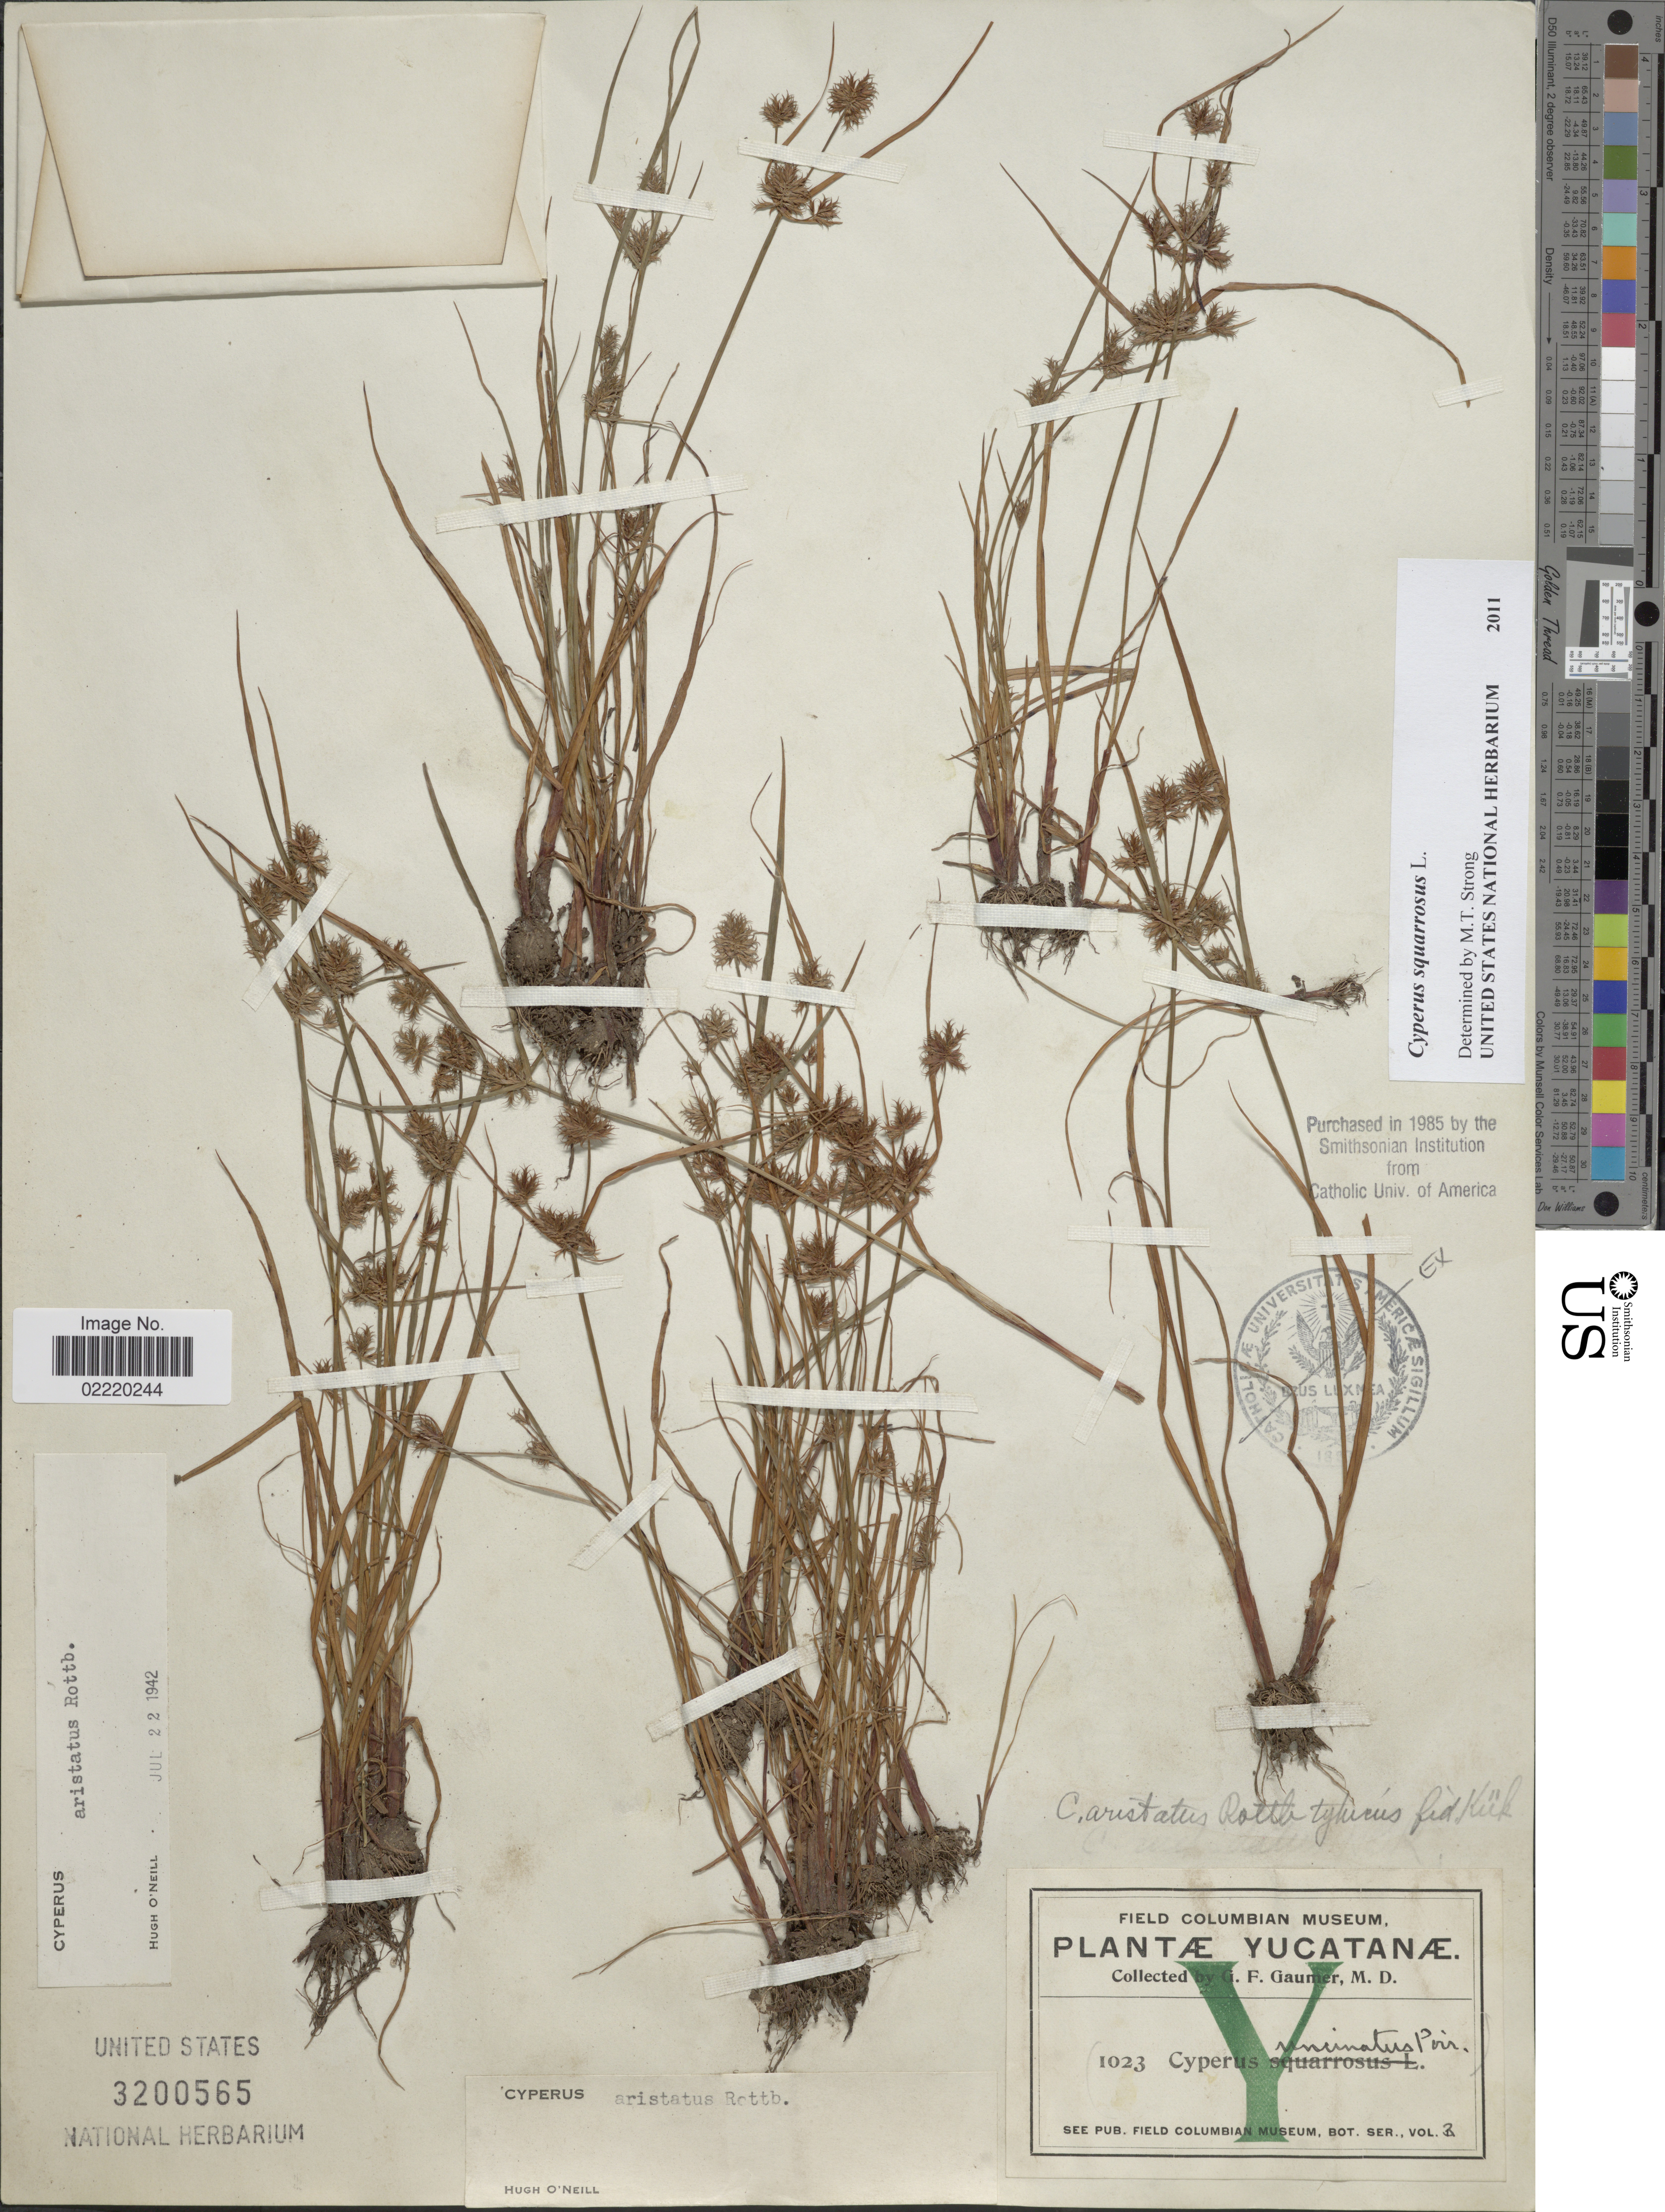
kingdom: Plantae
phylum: Tracheophyta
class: Liliopsida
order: Poales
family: Cyperaceae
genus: Cyperus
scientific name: Cyperus squarrosus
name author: L.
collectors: G. F. Gaumer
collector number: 1023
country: Mexico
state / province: Yucatán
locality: Yucatanae.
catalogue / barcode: US 3200565